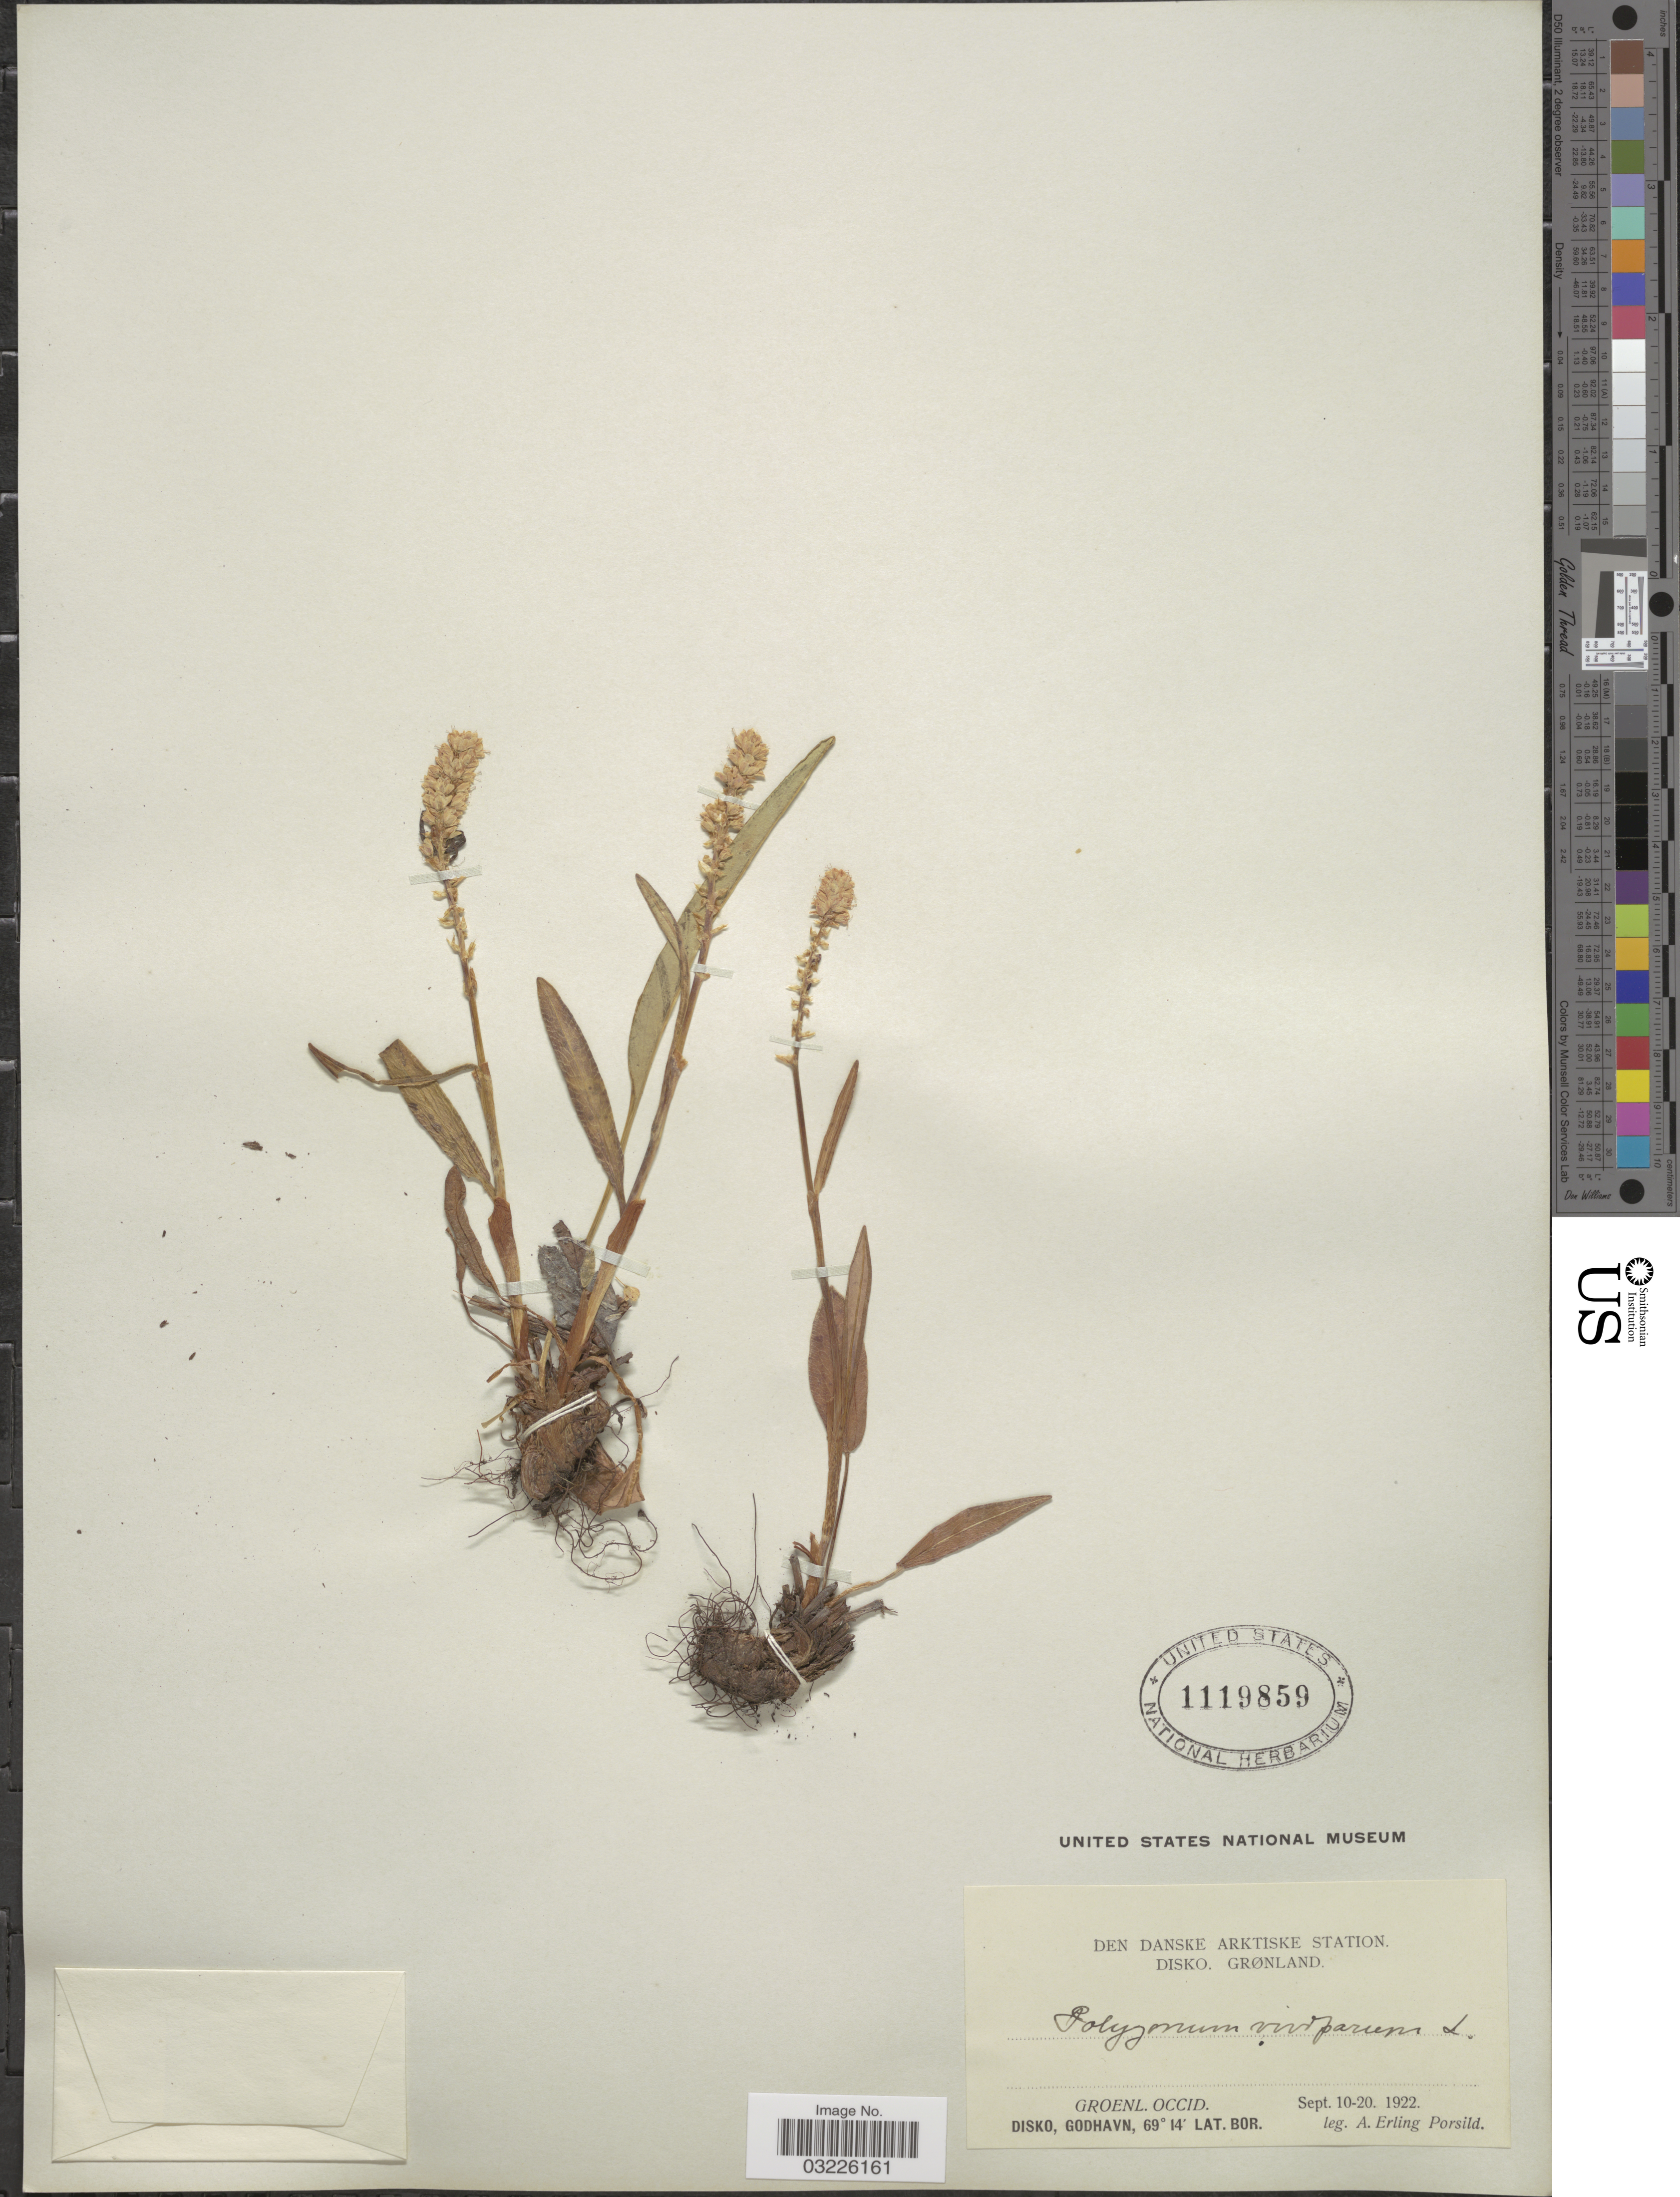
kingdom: Plantae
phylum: Tracheophyta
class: Magnoliopsida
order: Caryophyllales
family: Polygonaceae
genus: Bistorta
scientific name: Bistorta vivipara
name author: (L.) Delarbre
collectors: A. E. Porsild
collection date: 1922-09-10/1922-09-20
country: Greenland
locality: Den Danske Arktiske Station. Groenl. Occid. Disko, Godhavn.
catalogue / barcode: US 1119859